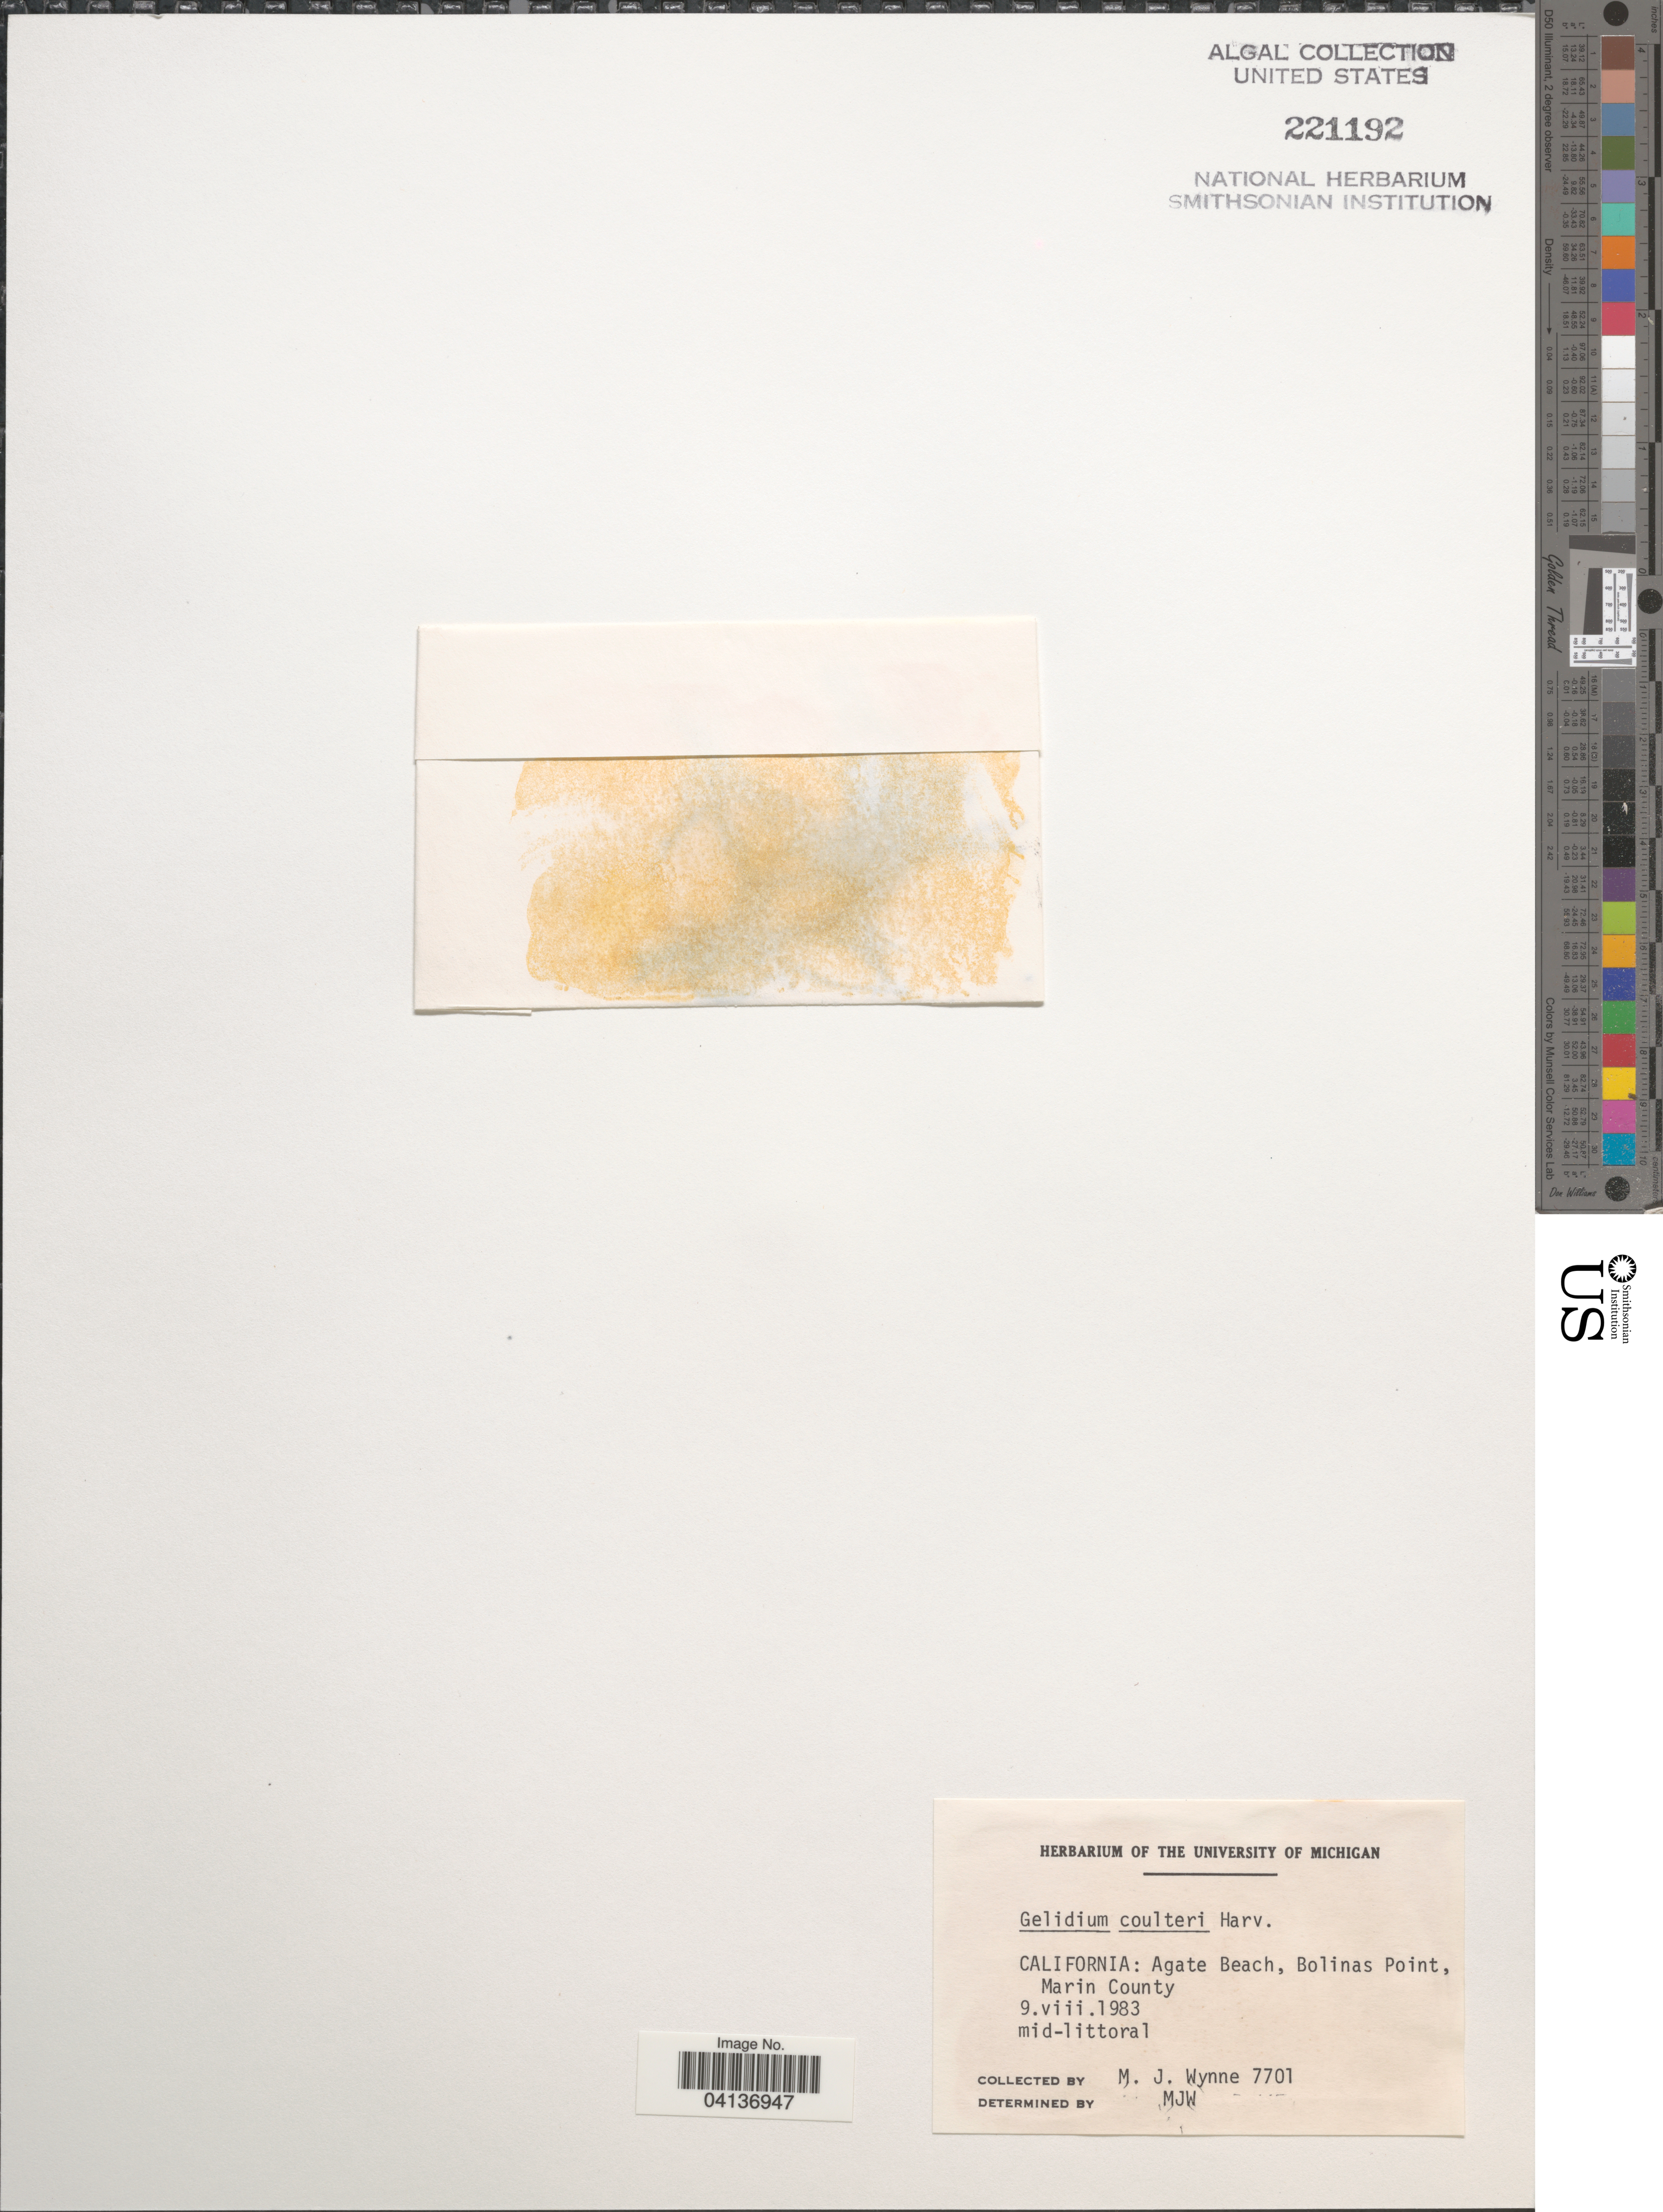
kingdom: Plantae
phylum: Rhodophyta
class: Florideophyceae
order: Gelidiales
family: Gelidiaceae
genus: Gelidium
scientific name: Gelidium coulteri var. equisetifolia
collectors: M.J. Wynne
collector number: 7701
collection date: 1983-08-09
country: United States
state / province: California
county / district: Marin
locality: Agate Beach, Bolinas Point, Marin County. Mid-littoral.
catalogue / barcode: US 221192